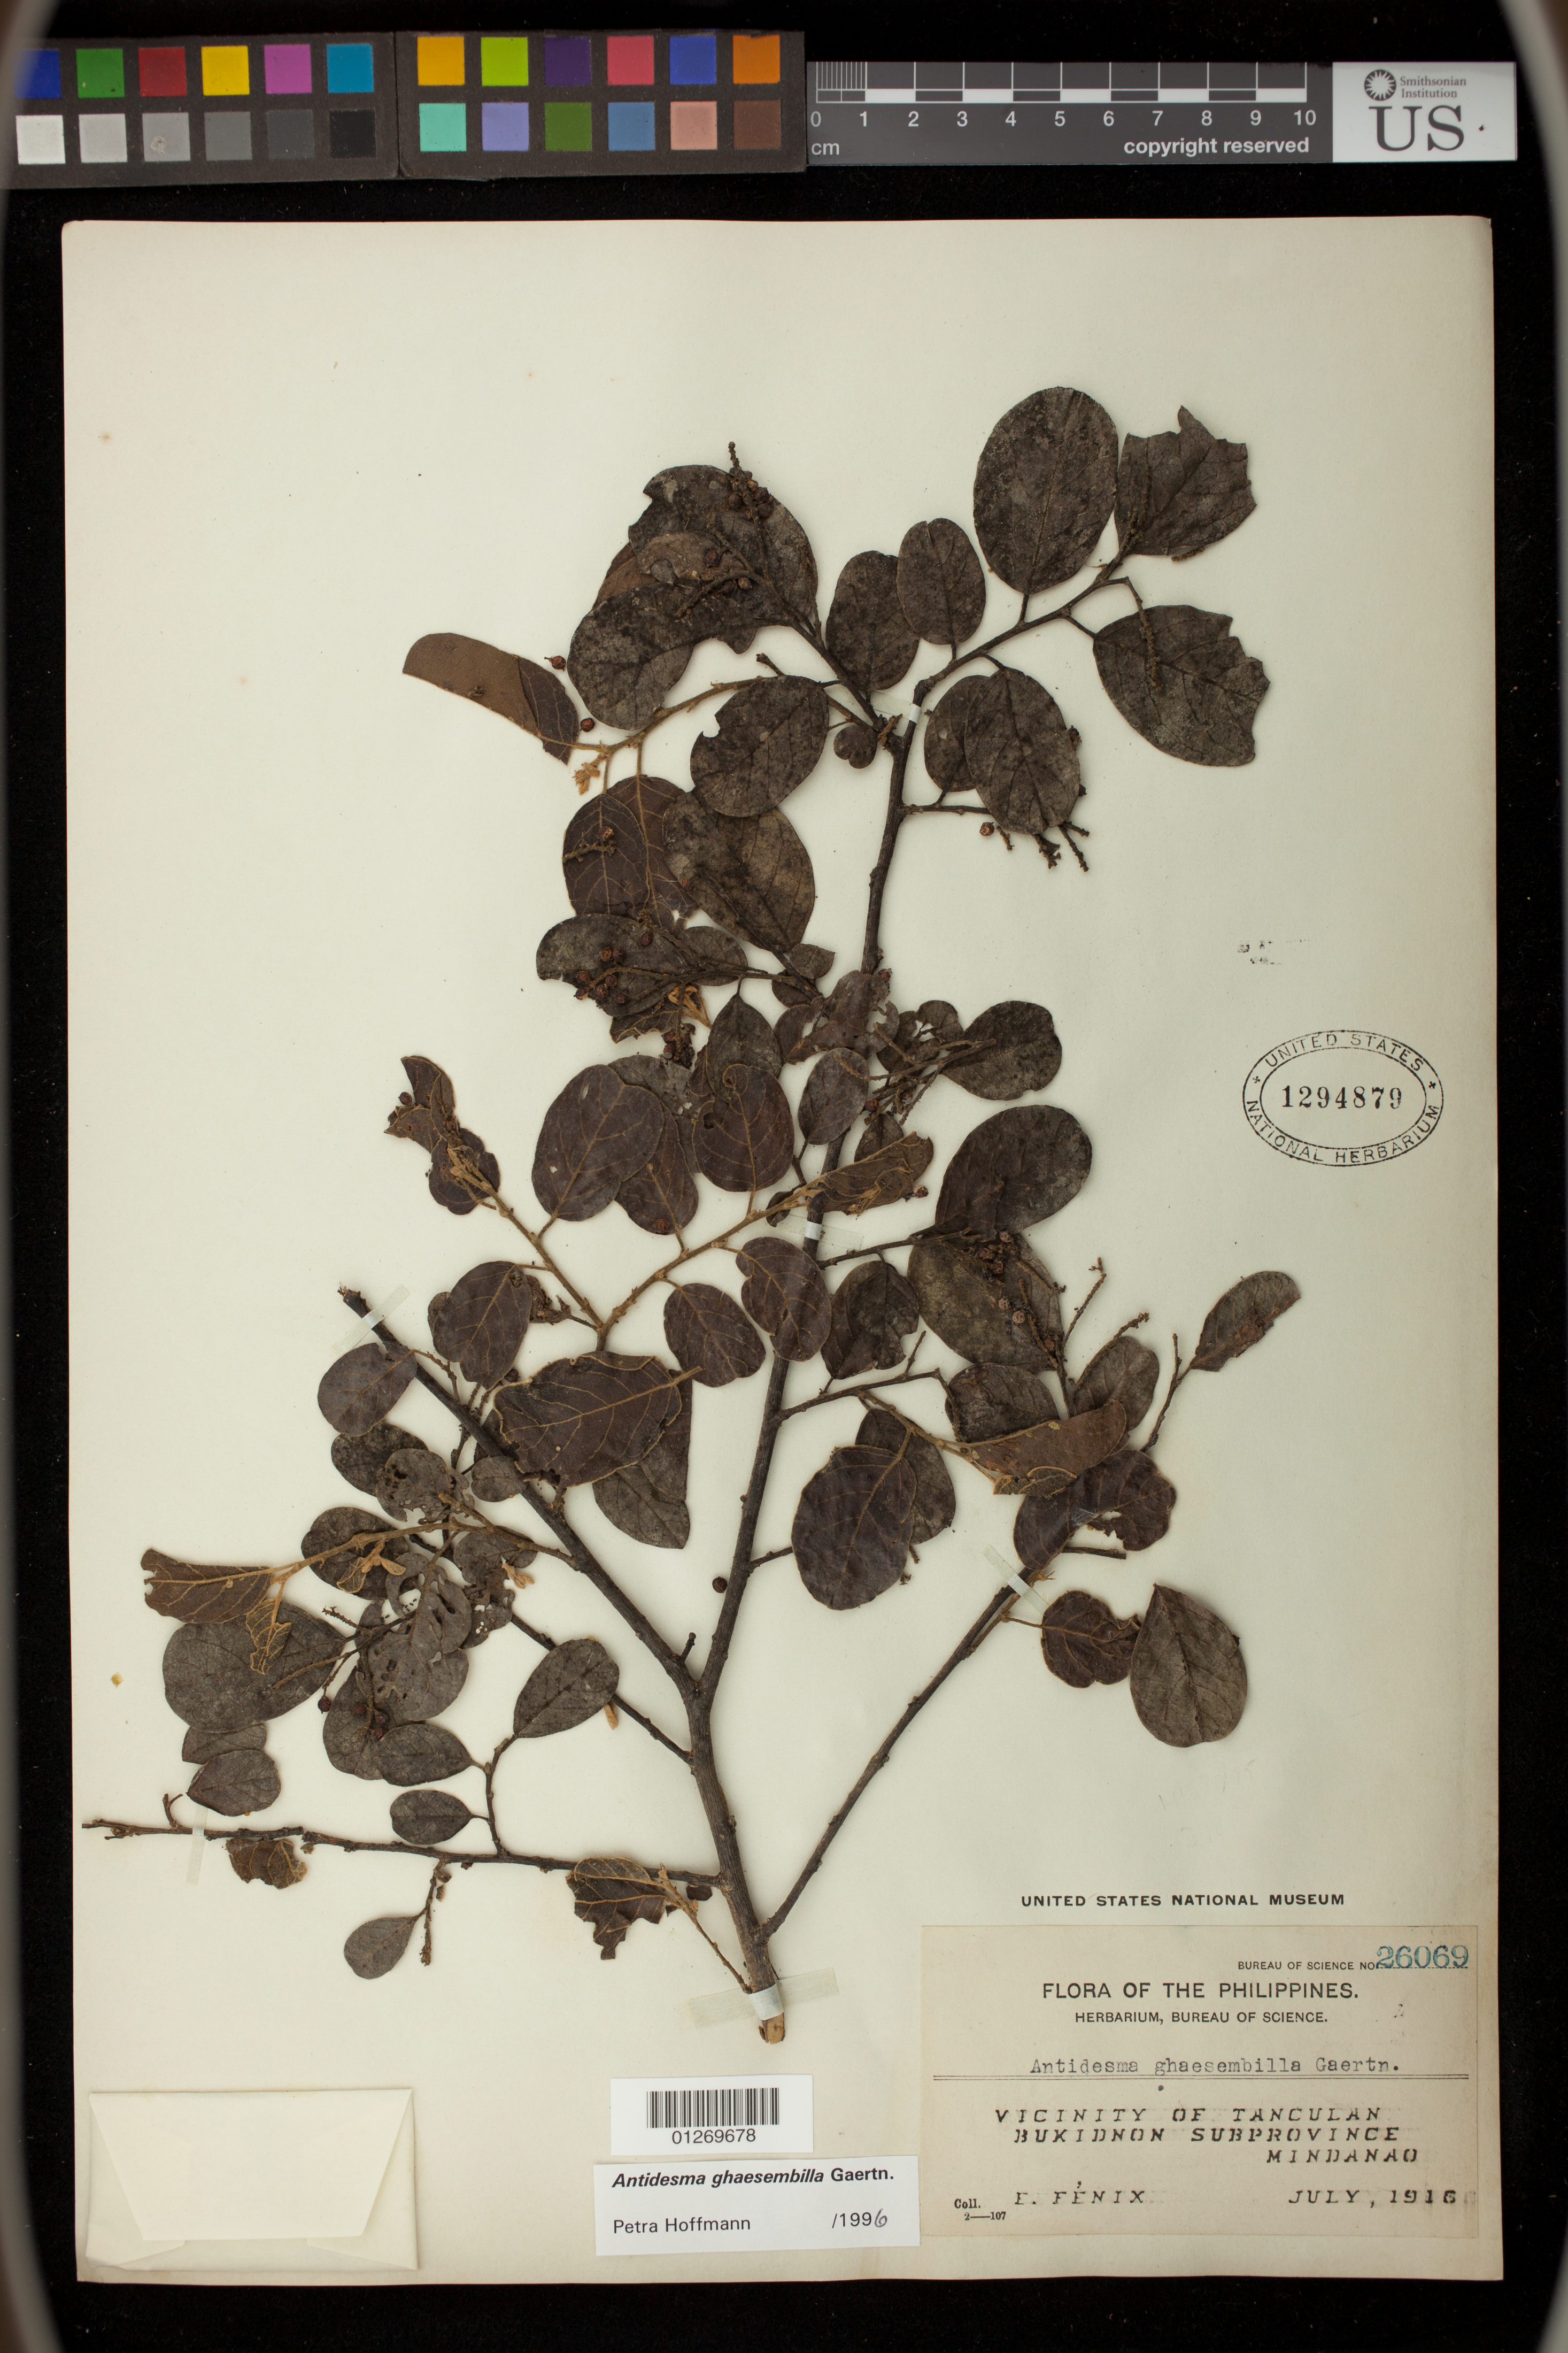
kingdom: Plantae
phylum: Tracheophyta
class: Magnoliopsida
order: Malpighiales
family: Phyllanthaceae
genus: Antidesma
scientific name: Antidesma ghaesembilla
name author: Gaertn.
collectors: E. Fenix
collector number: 2-107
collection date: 1916-07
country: Philippines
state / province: Northern Mindanao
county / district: Bukidnon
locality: Vicinity of Tanculan.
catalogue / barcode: US 1294879